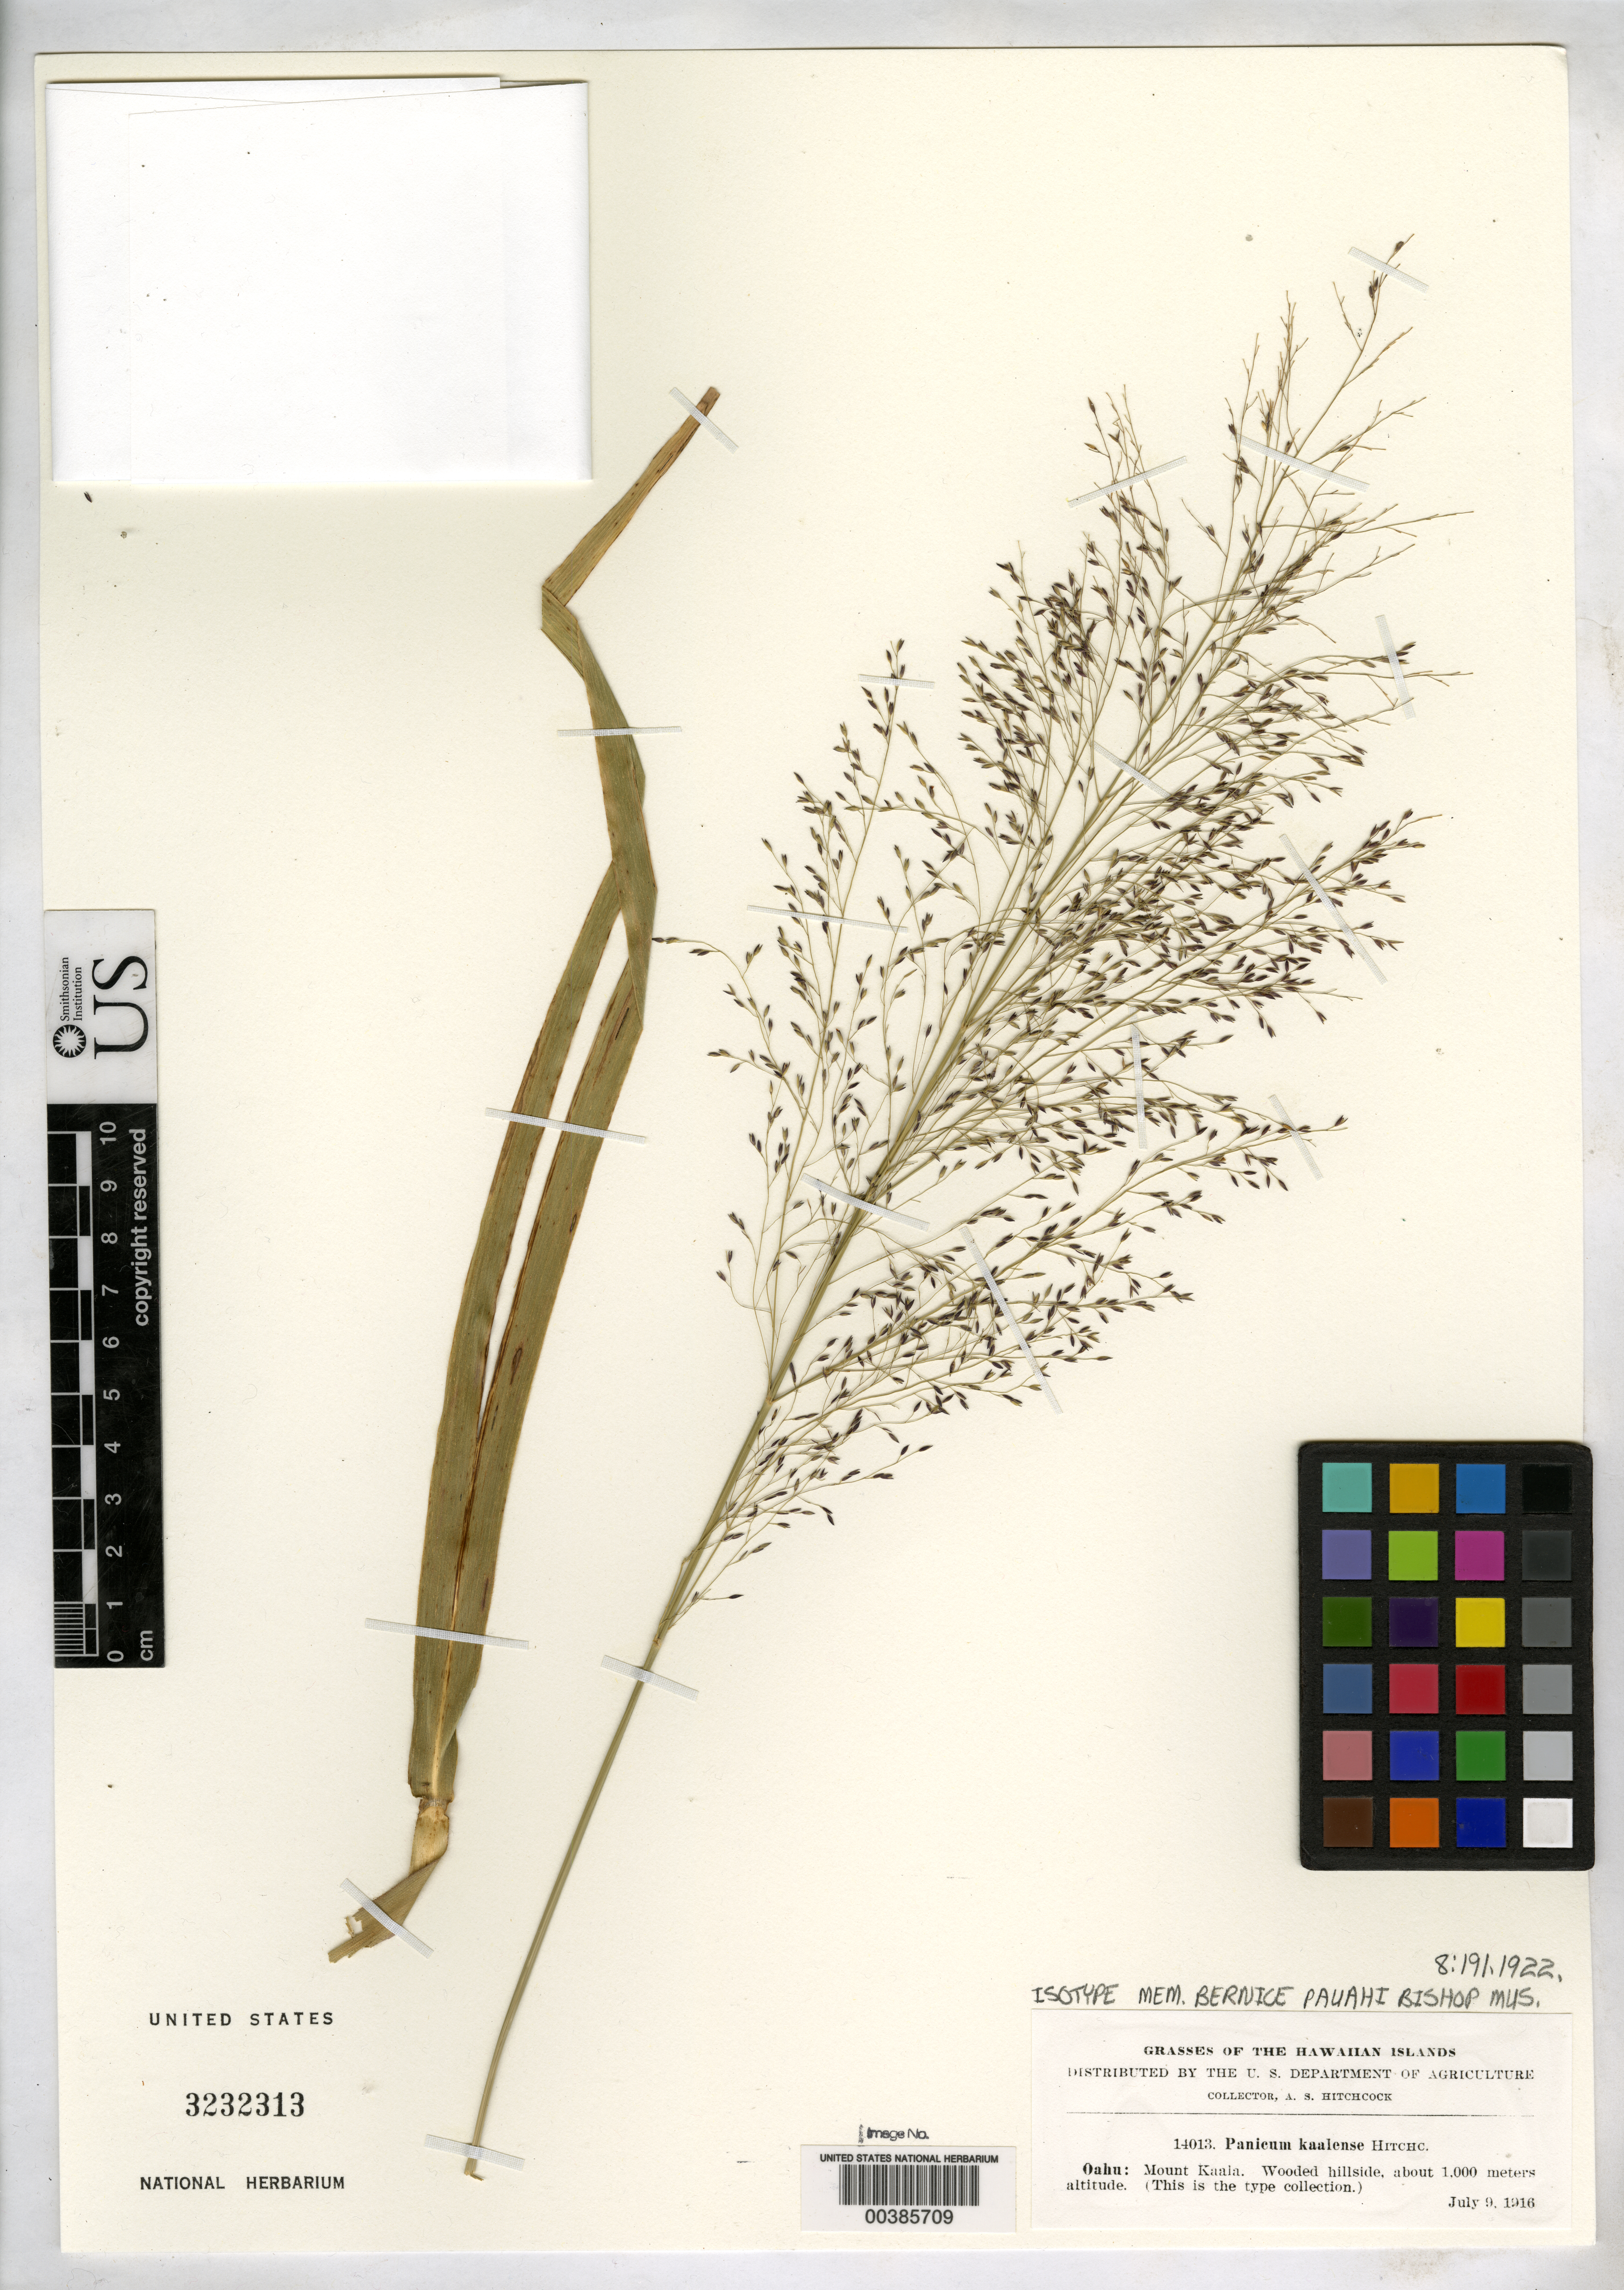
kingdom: Plantae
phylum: Tracheophyta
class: Liliopsida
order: Poales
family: Poaceae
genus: Panicum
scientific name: Panicum kaalense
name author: Hitchc.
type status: Isotype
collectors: A. S. Hitchcock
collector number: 14013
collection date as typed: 09 Jul 1916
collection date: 1916-07-09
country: United States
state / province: Hawaii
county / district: Honolulu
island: Oahu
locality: Mount Kaala.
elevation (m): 1000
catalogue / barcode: US 3232313